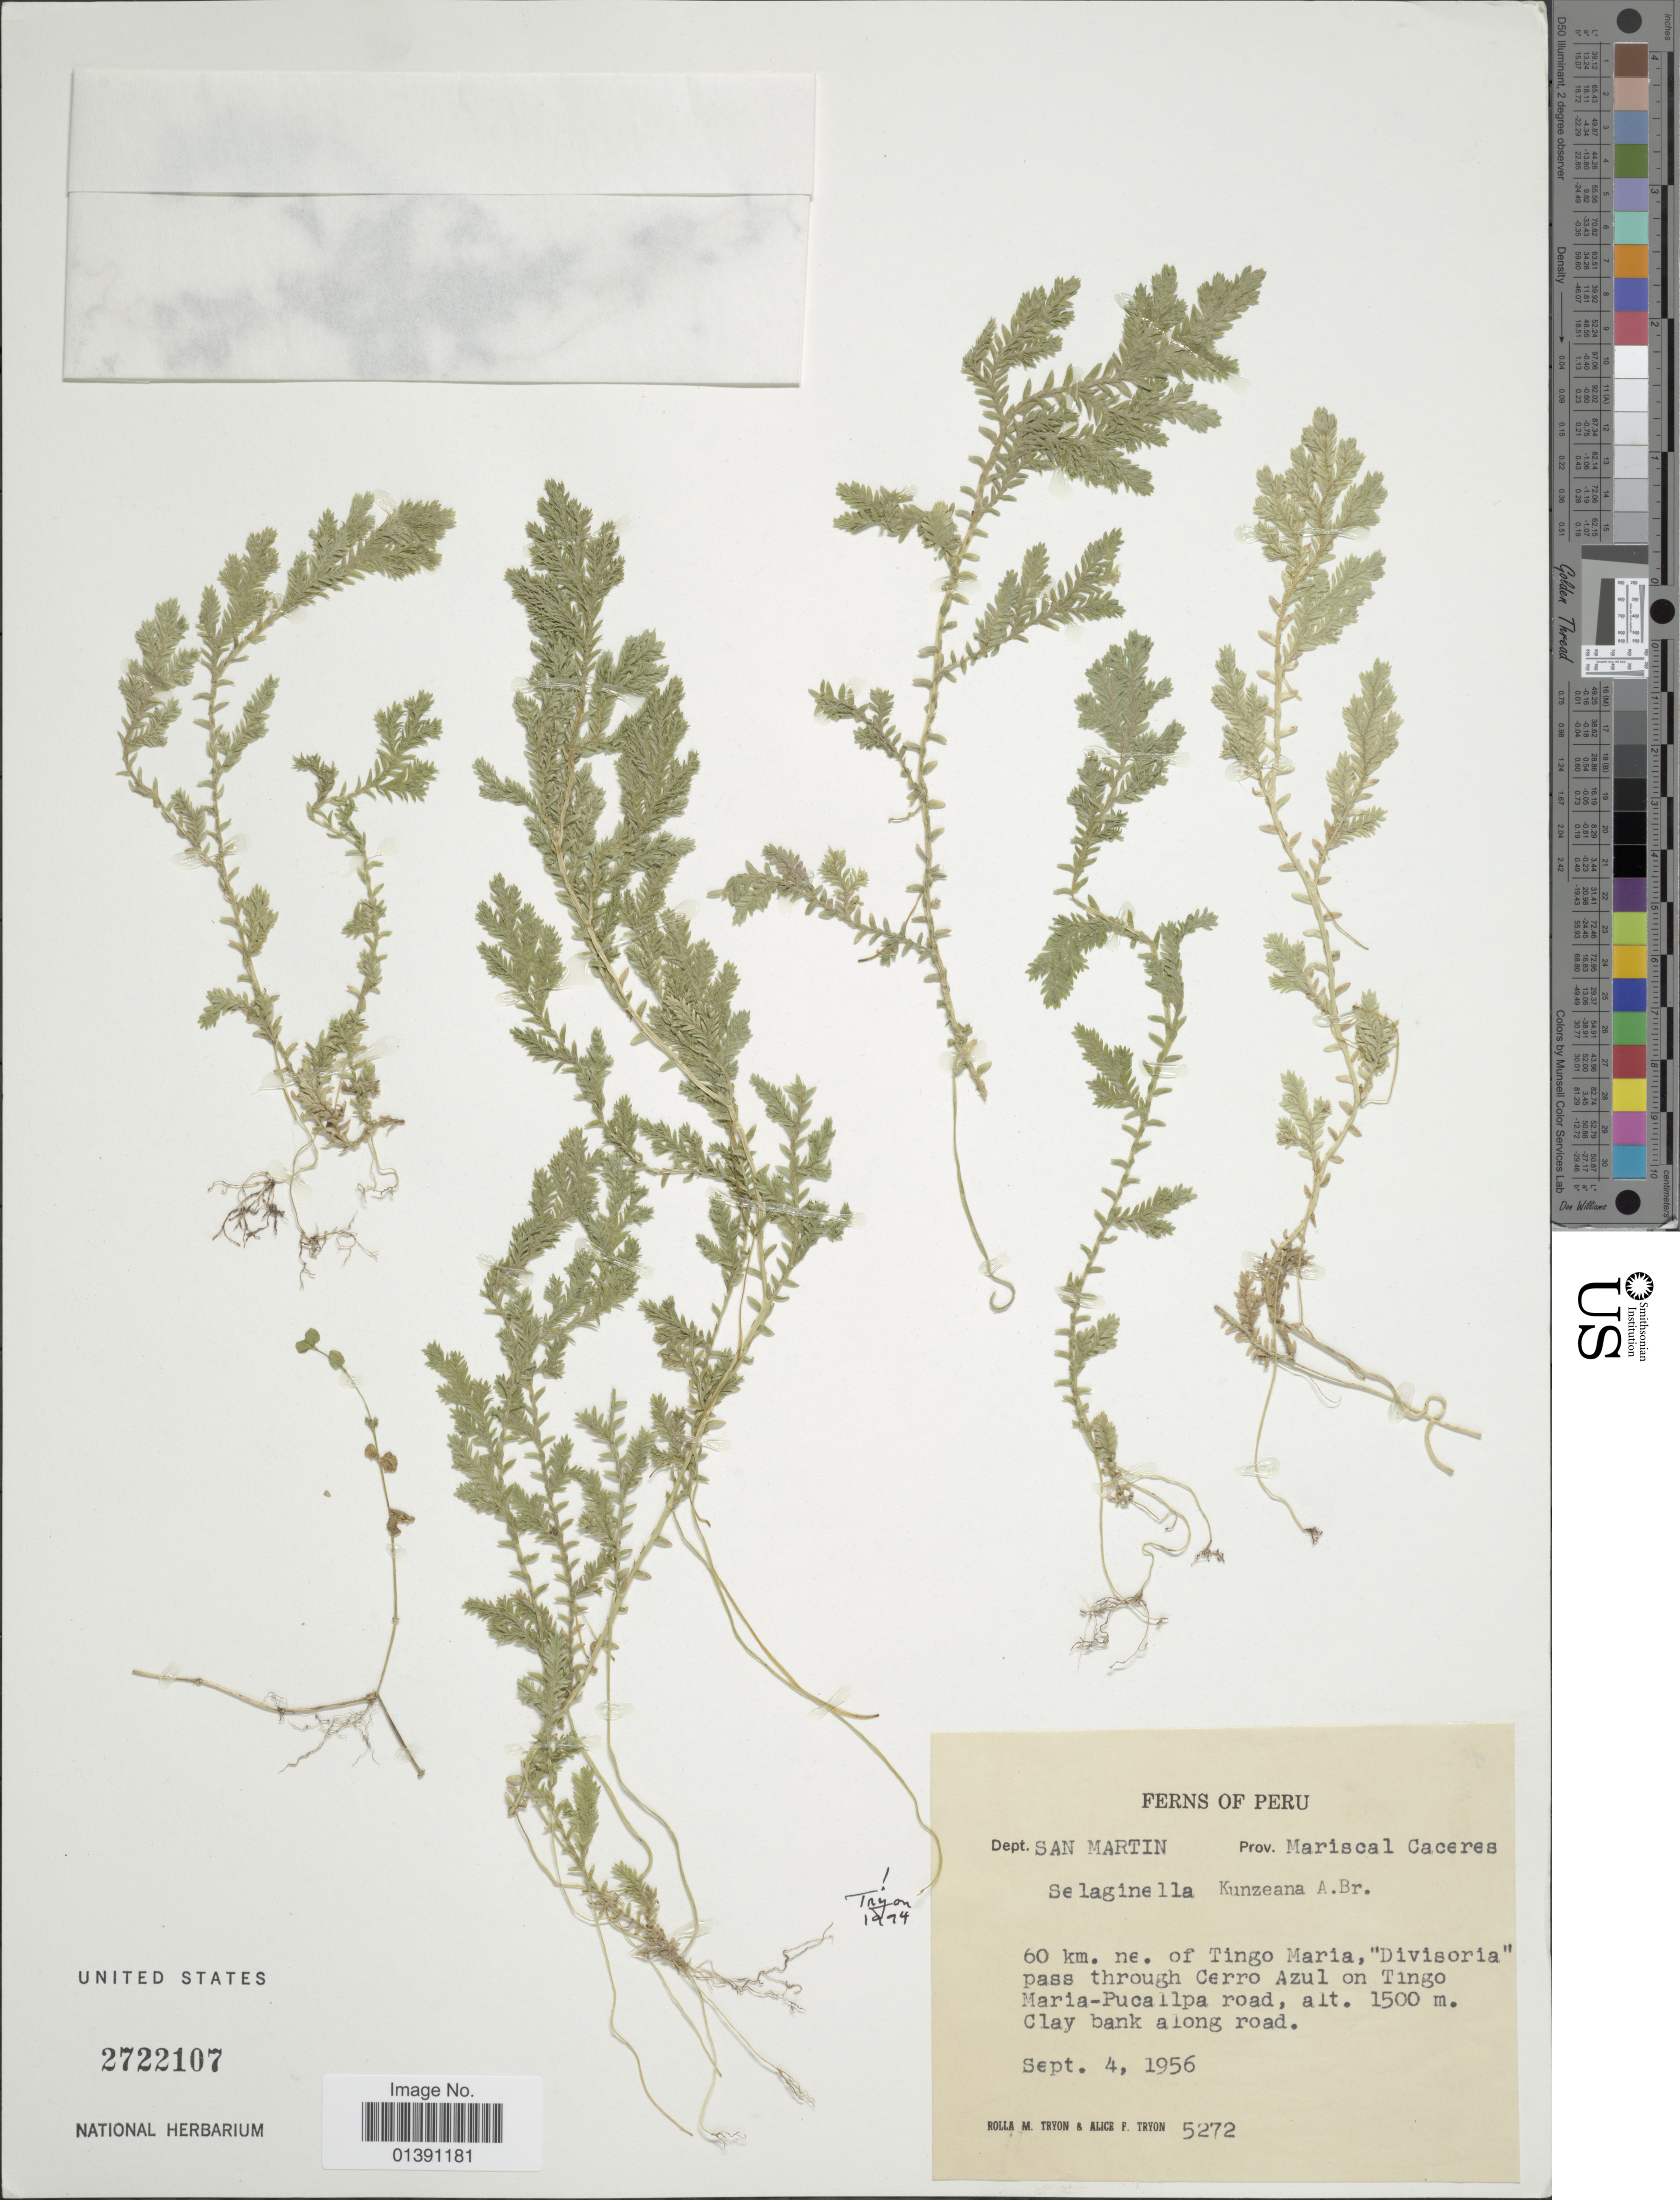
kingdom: Plantae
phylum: Tracheophyta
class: Lycopodiopsida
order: Selaginellales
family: Selaginellaceae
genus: Selaginella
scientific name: Selaginella kunzeana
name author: A. Br.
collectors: R. M. Tryon & A. F. Tryon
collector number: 5272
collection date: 1956-09-04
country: Peru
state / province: San Martín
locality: Mariscal Caceres, 60 km ne of Tingo Marioa, 'Divisoria' pass through Cerro Azul on Tingo Maria-Pucallpa road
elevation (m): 1500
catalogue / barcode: US 2722107